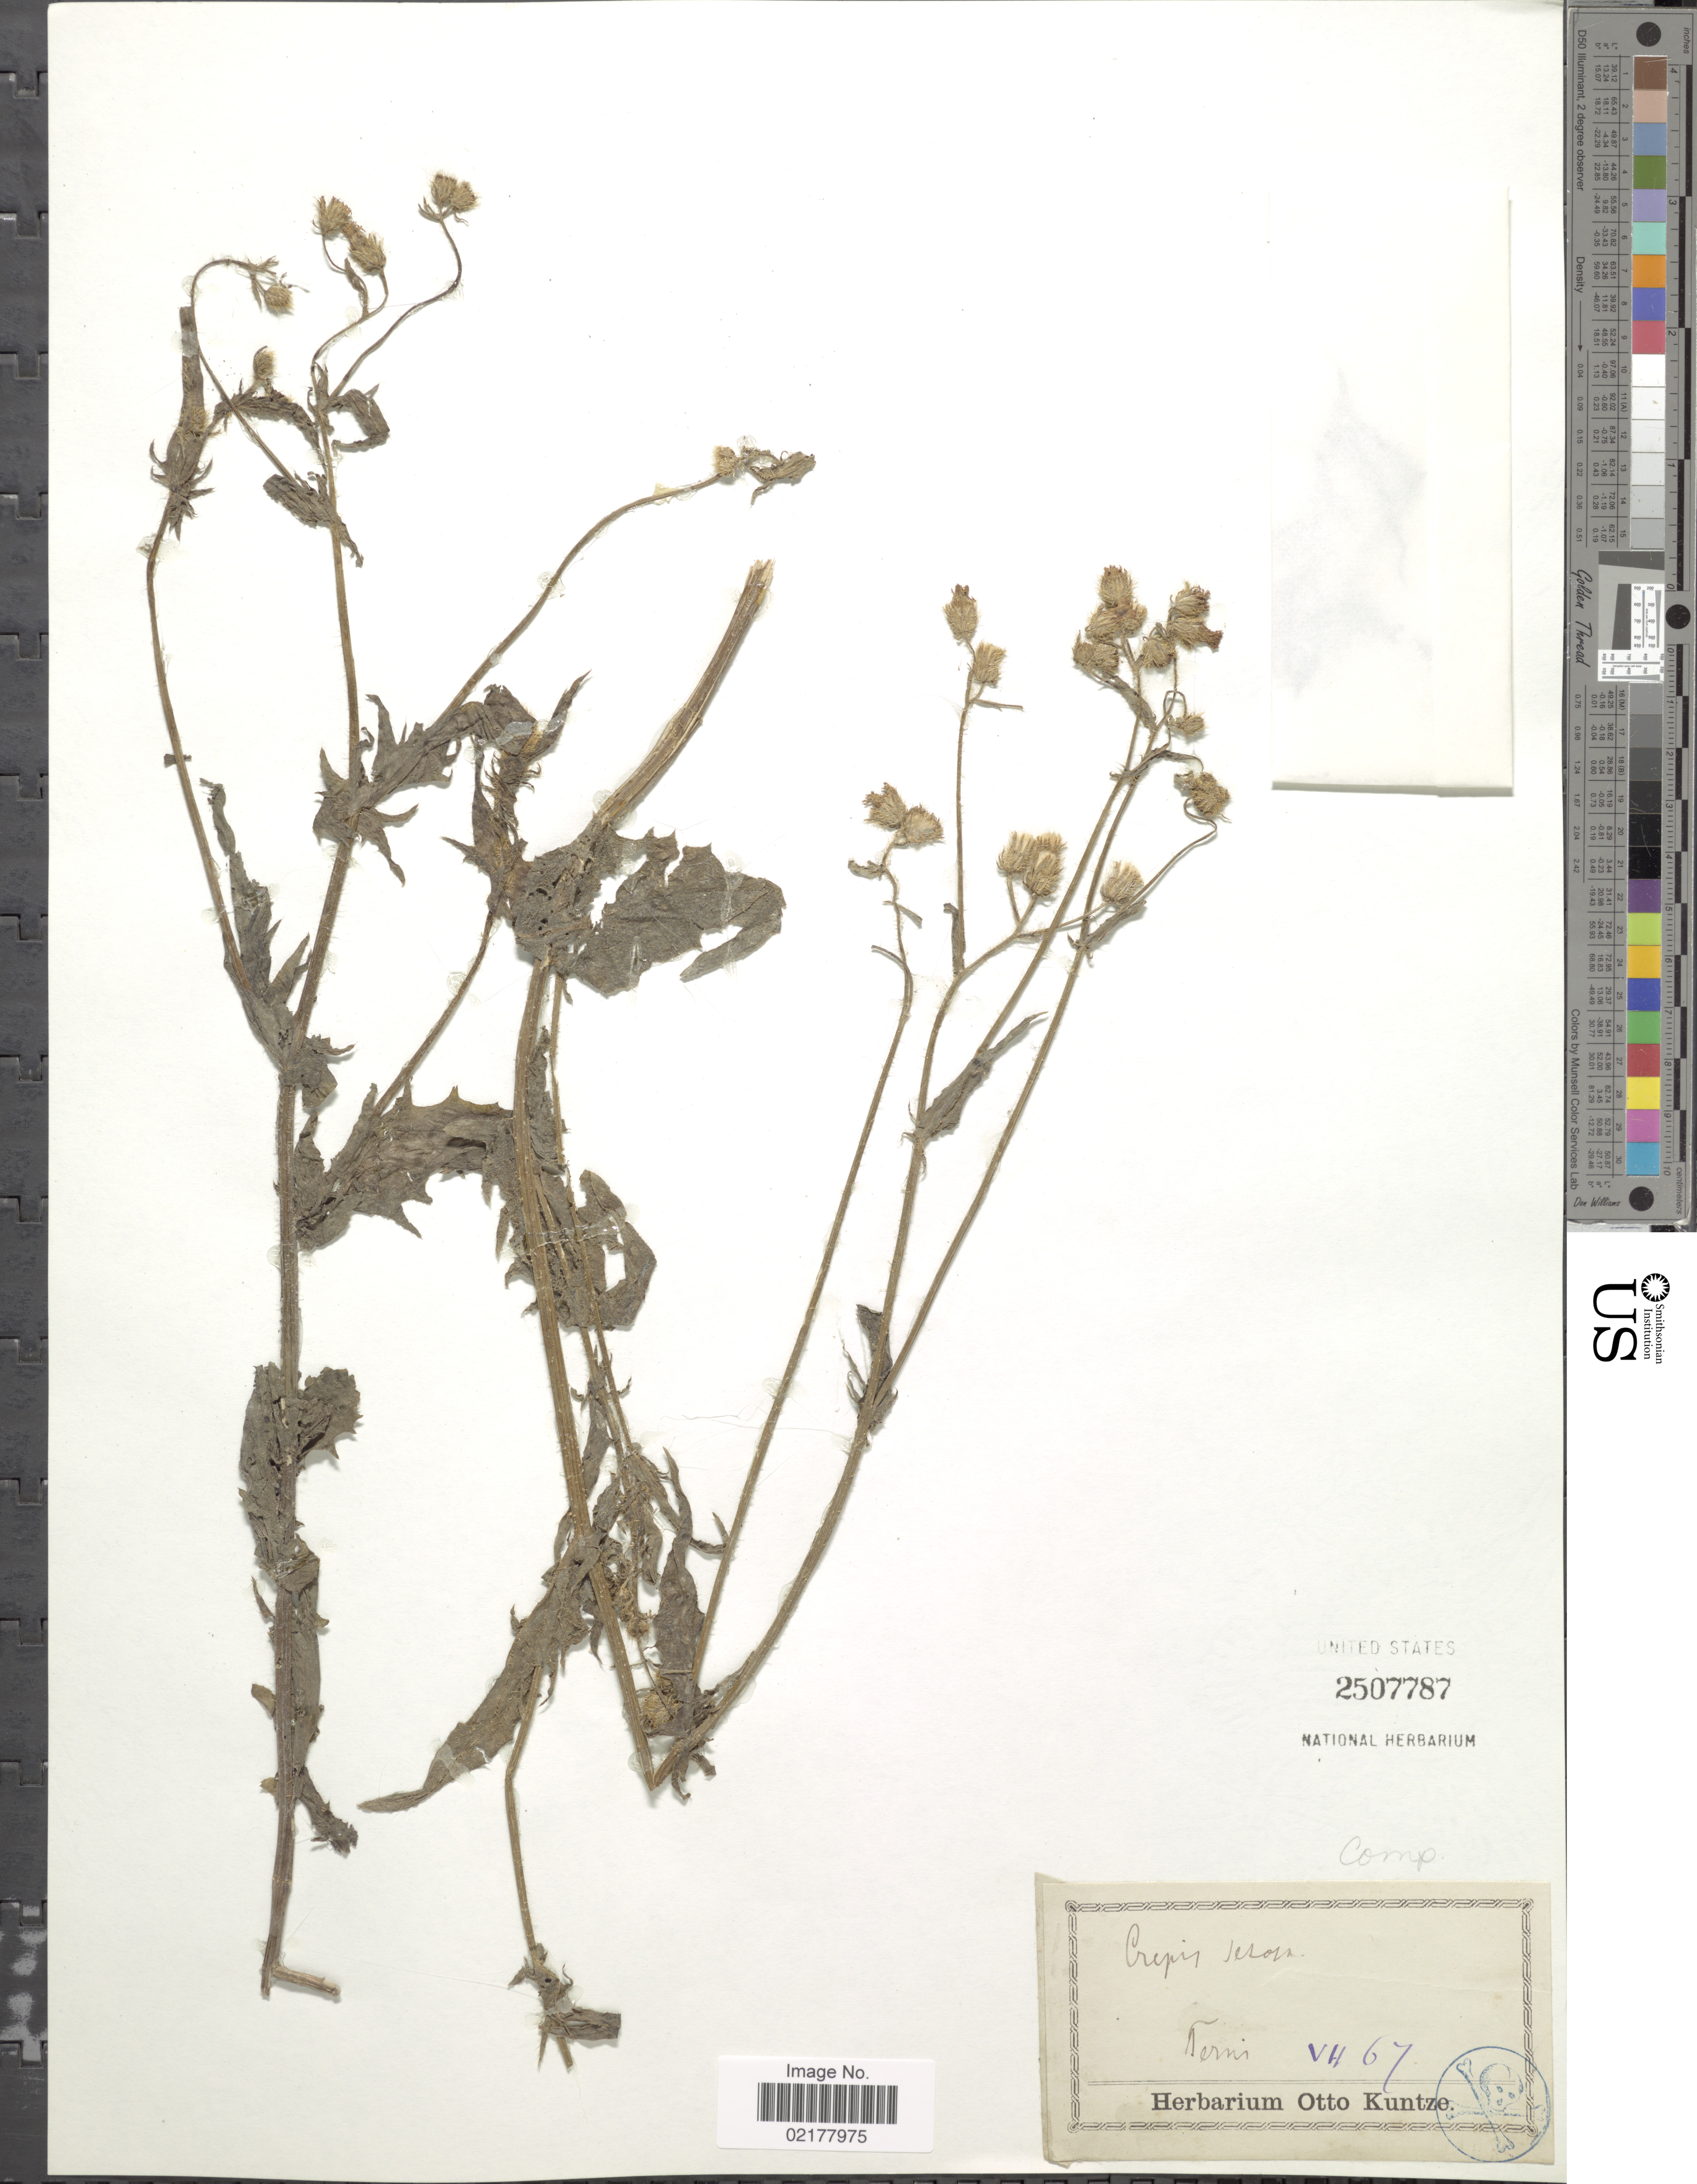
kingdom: Plantae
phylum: Tracheophyta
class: Magnoliopsida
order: Asterales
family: Asteraceae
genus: Crepis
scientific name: Crepis setosa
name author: Haller f.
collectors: C.E.O. Kuntze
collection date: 1867-07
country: Italy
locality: Terni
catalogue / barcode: US 2507787